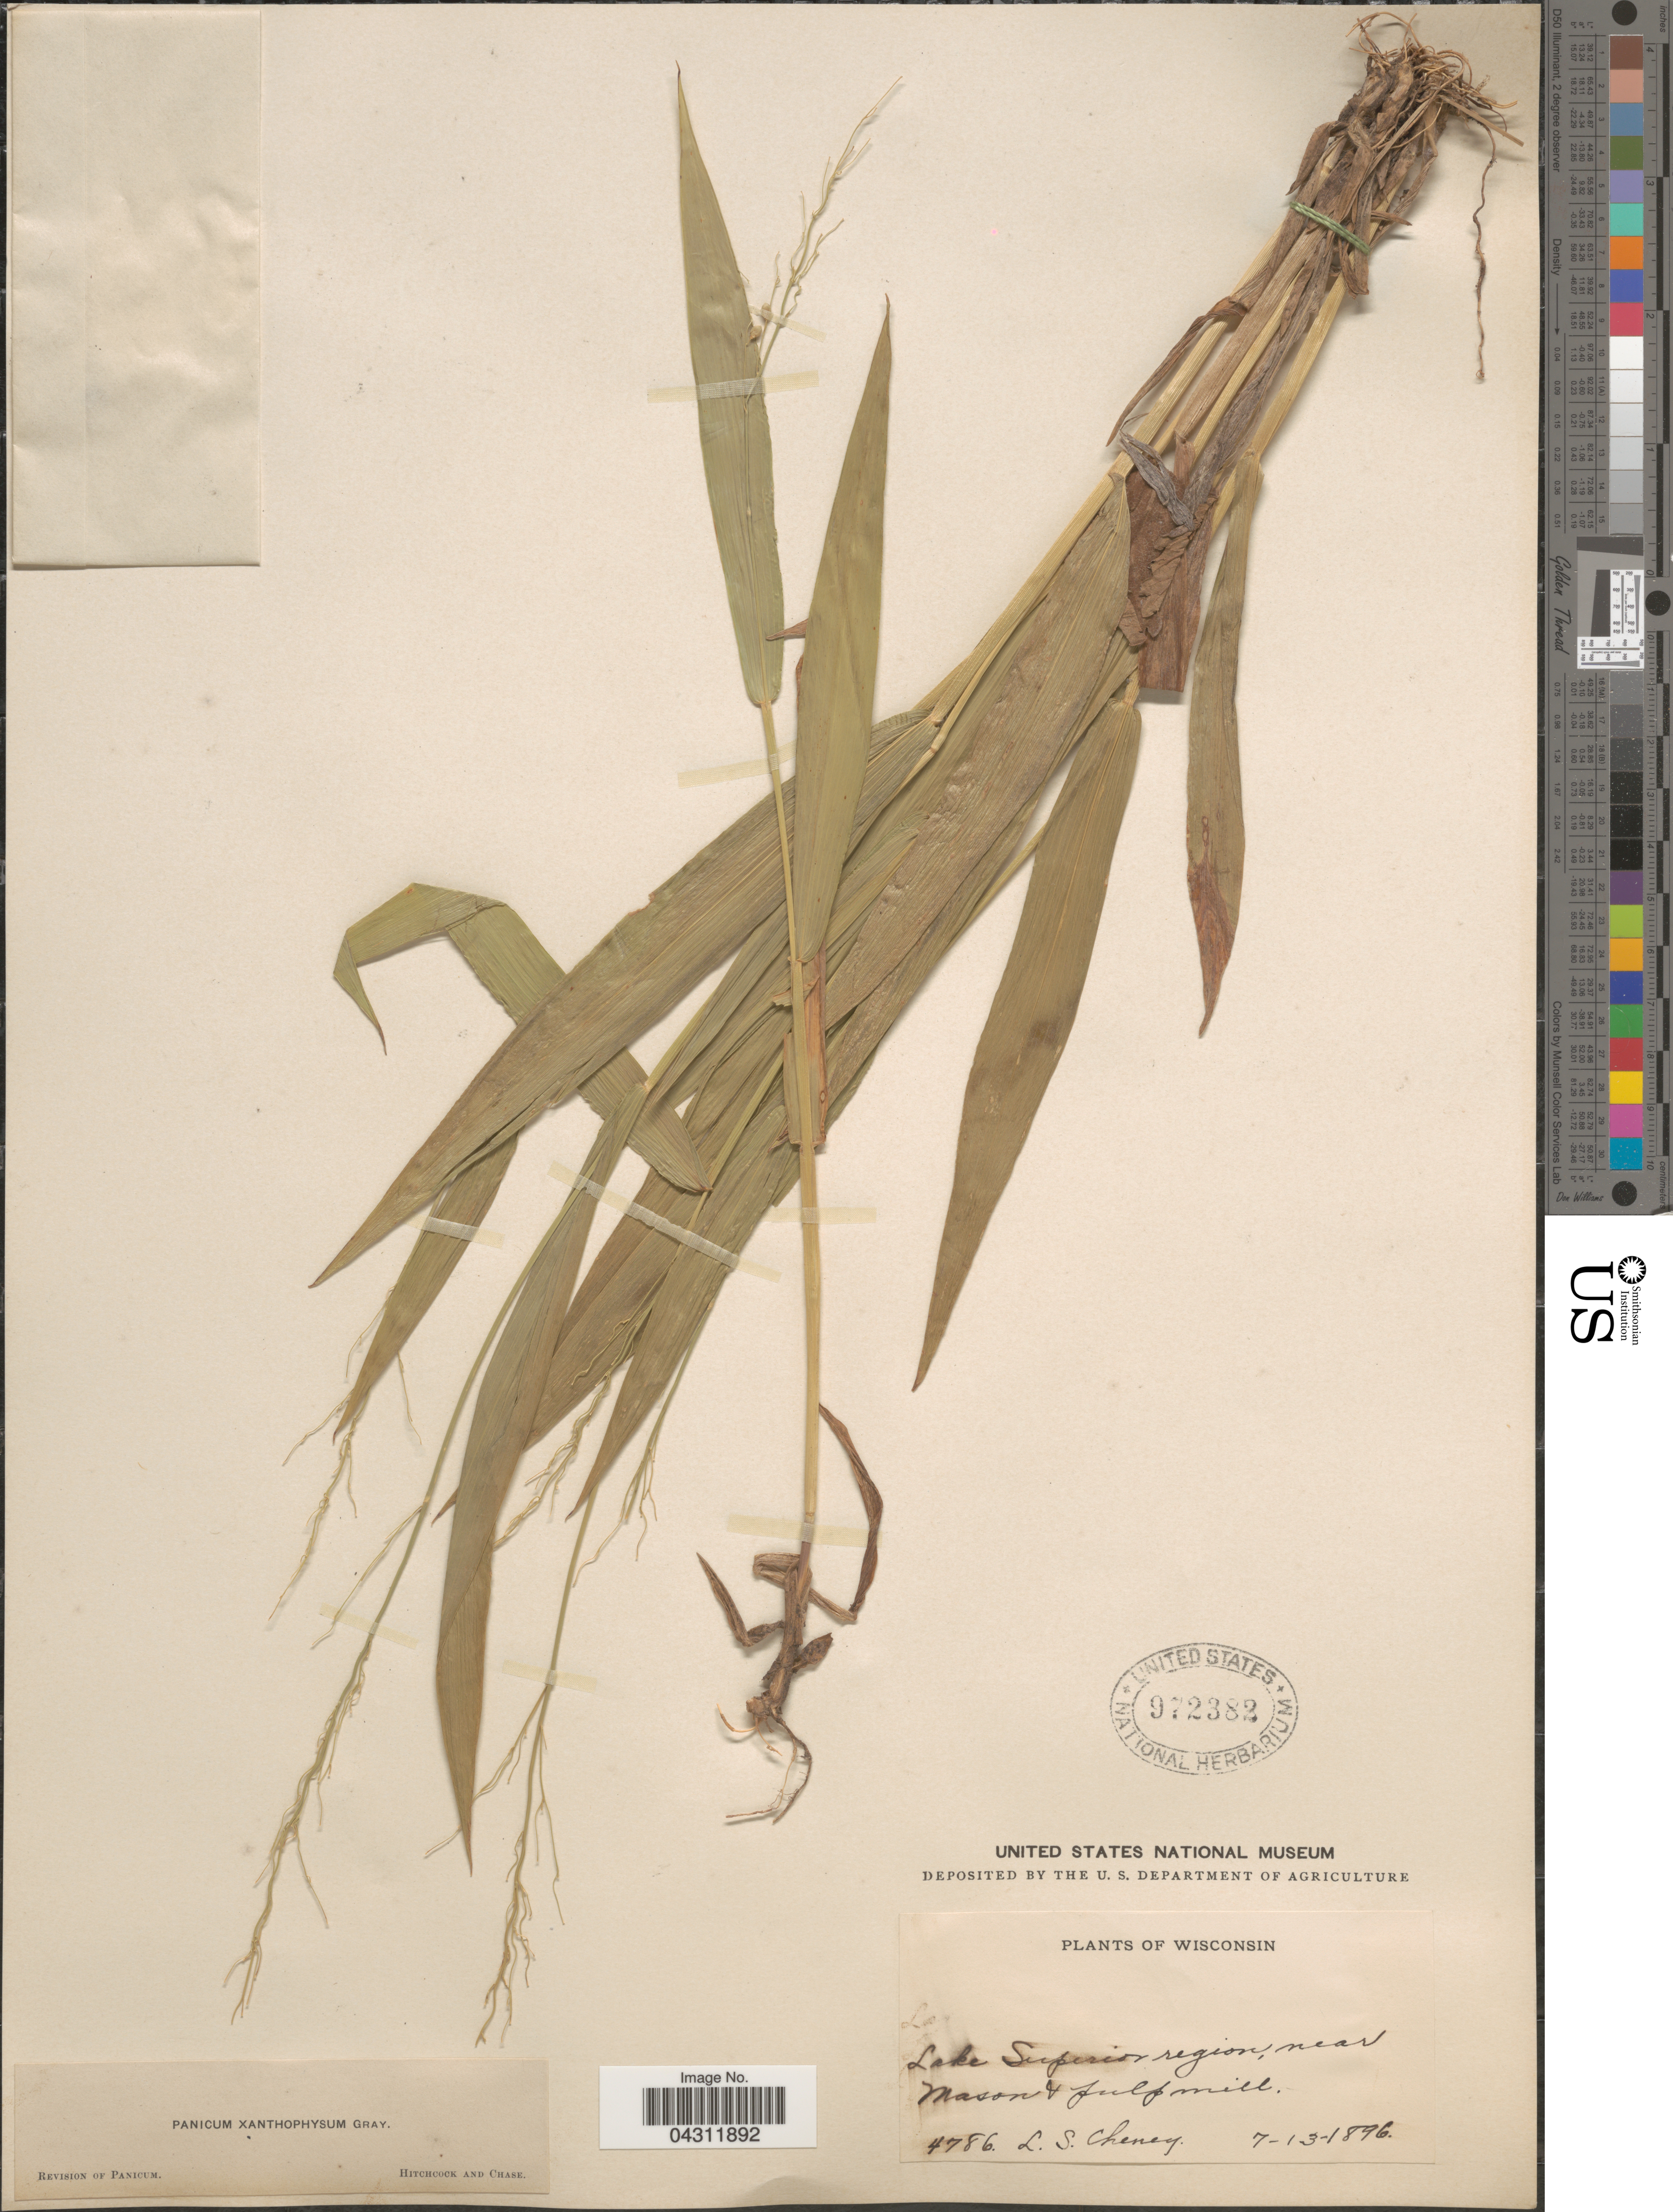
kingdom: Plantae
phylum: Tracheophyta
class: Liliopsida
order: Poales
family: Poaceae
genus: Dichanthelium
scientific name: Dichanthelium xanthophysum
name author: (A. Gray) Freckmann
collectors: L. Cheney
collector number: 4786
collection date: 1896-07-13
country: United States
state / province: Wisconsin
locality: Lake Superior region, near Mason & Pulp mill.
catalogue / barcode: US 972382